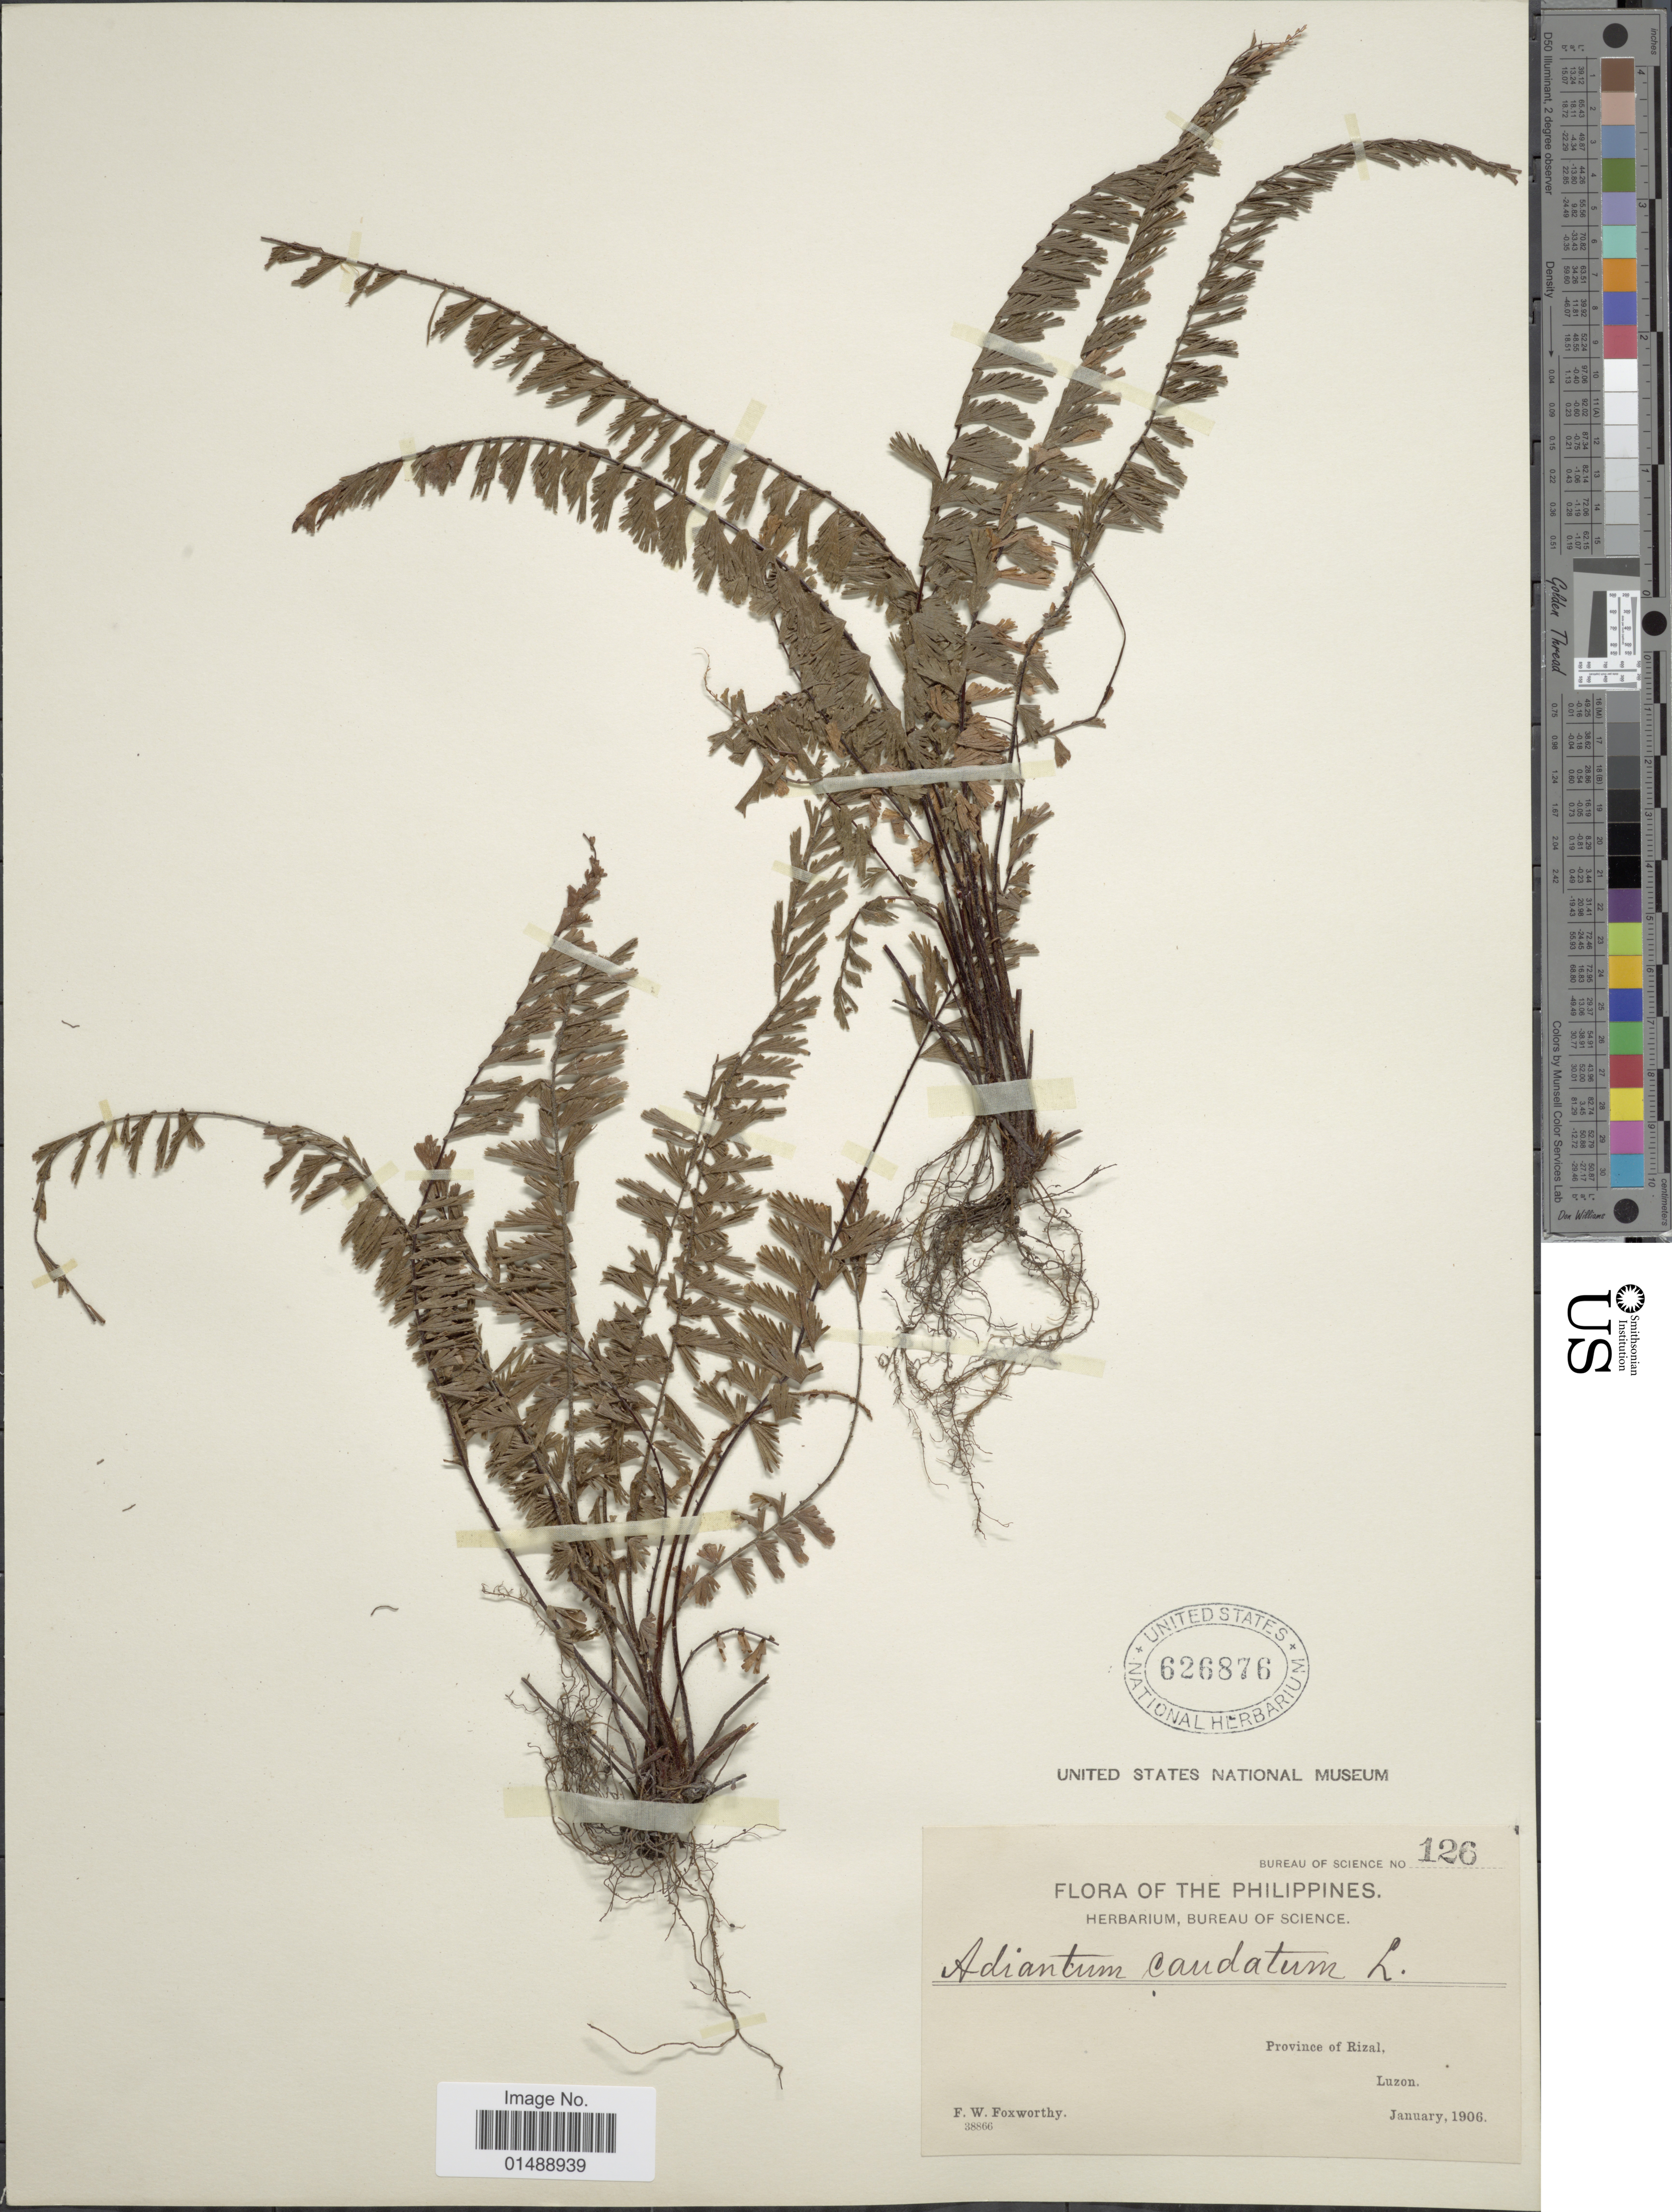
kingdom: Plantae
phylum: Tracheophyta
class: Polypodiopsida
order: Polypodiales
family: Pteridaceae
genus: Adiantum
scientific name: Adiantum caudatum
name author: L.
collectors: F. W. Foxworthy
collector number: Bureau of Science 126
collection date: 1906-01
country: Philippines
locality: Province of Rizal, Luzon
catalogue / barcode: US 626876